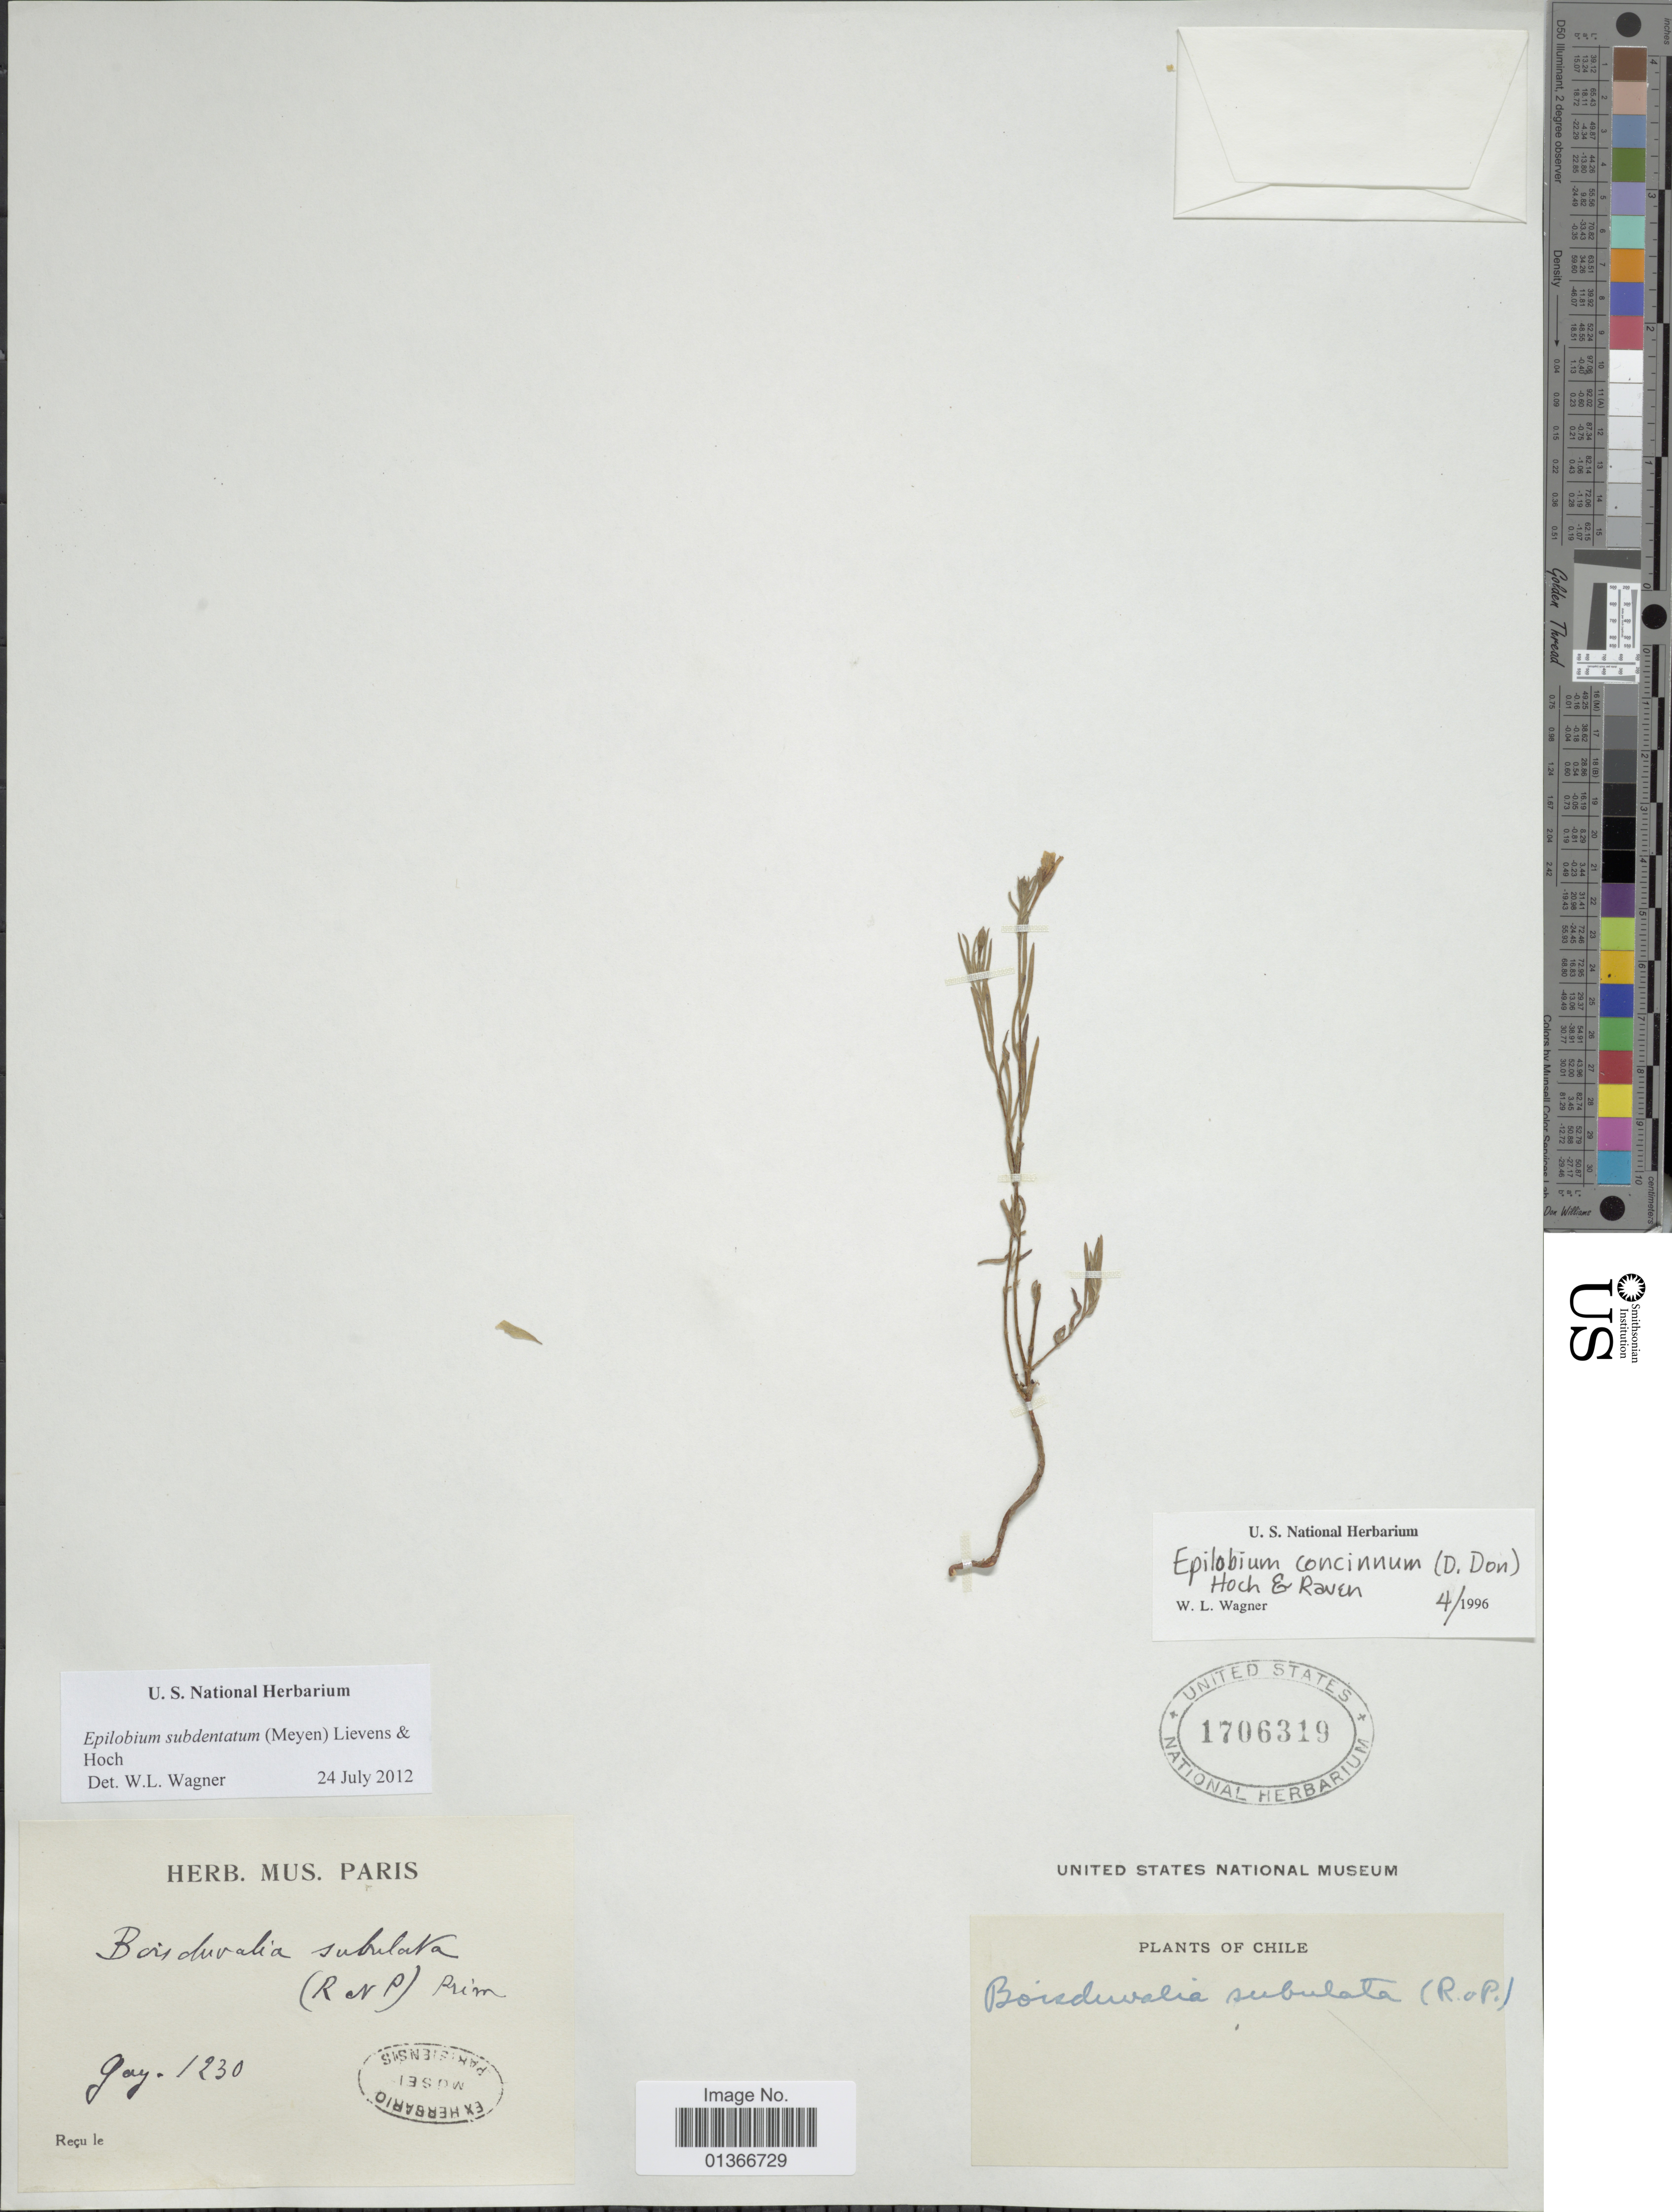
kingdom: Plantae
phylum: Tracheophyta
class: Magnoliopsida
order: Myrtales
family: Onagraceae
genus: Epilobium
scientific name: Epilobium subdentatum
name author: (Meyen) Lievens & Hoch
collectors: Gay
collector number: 1230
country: Chile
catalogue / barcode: US 1706319